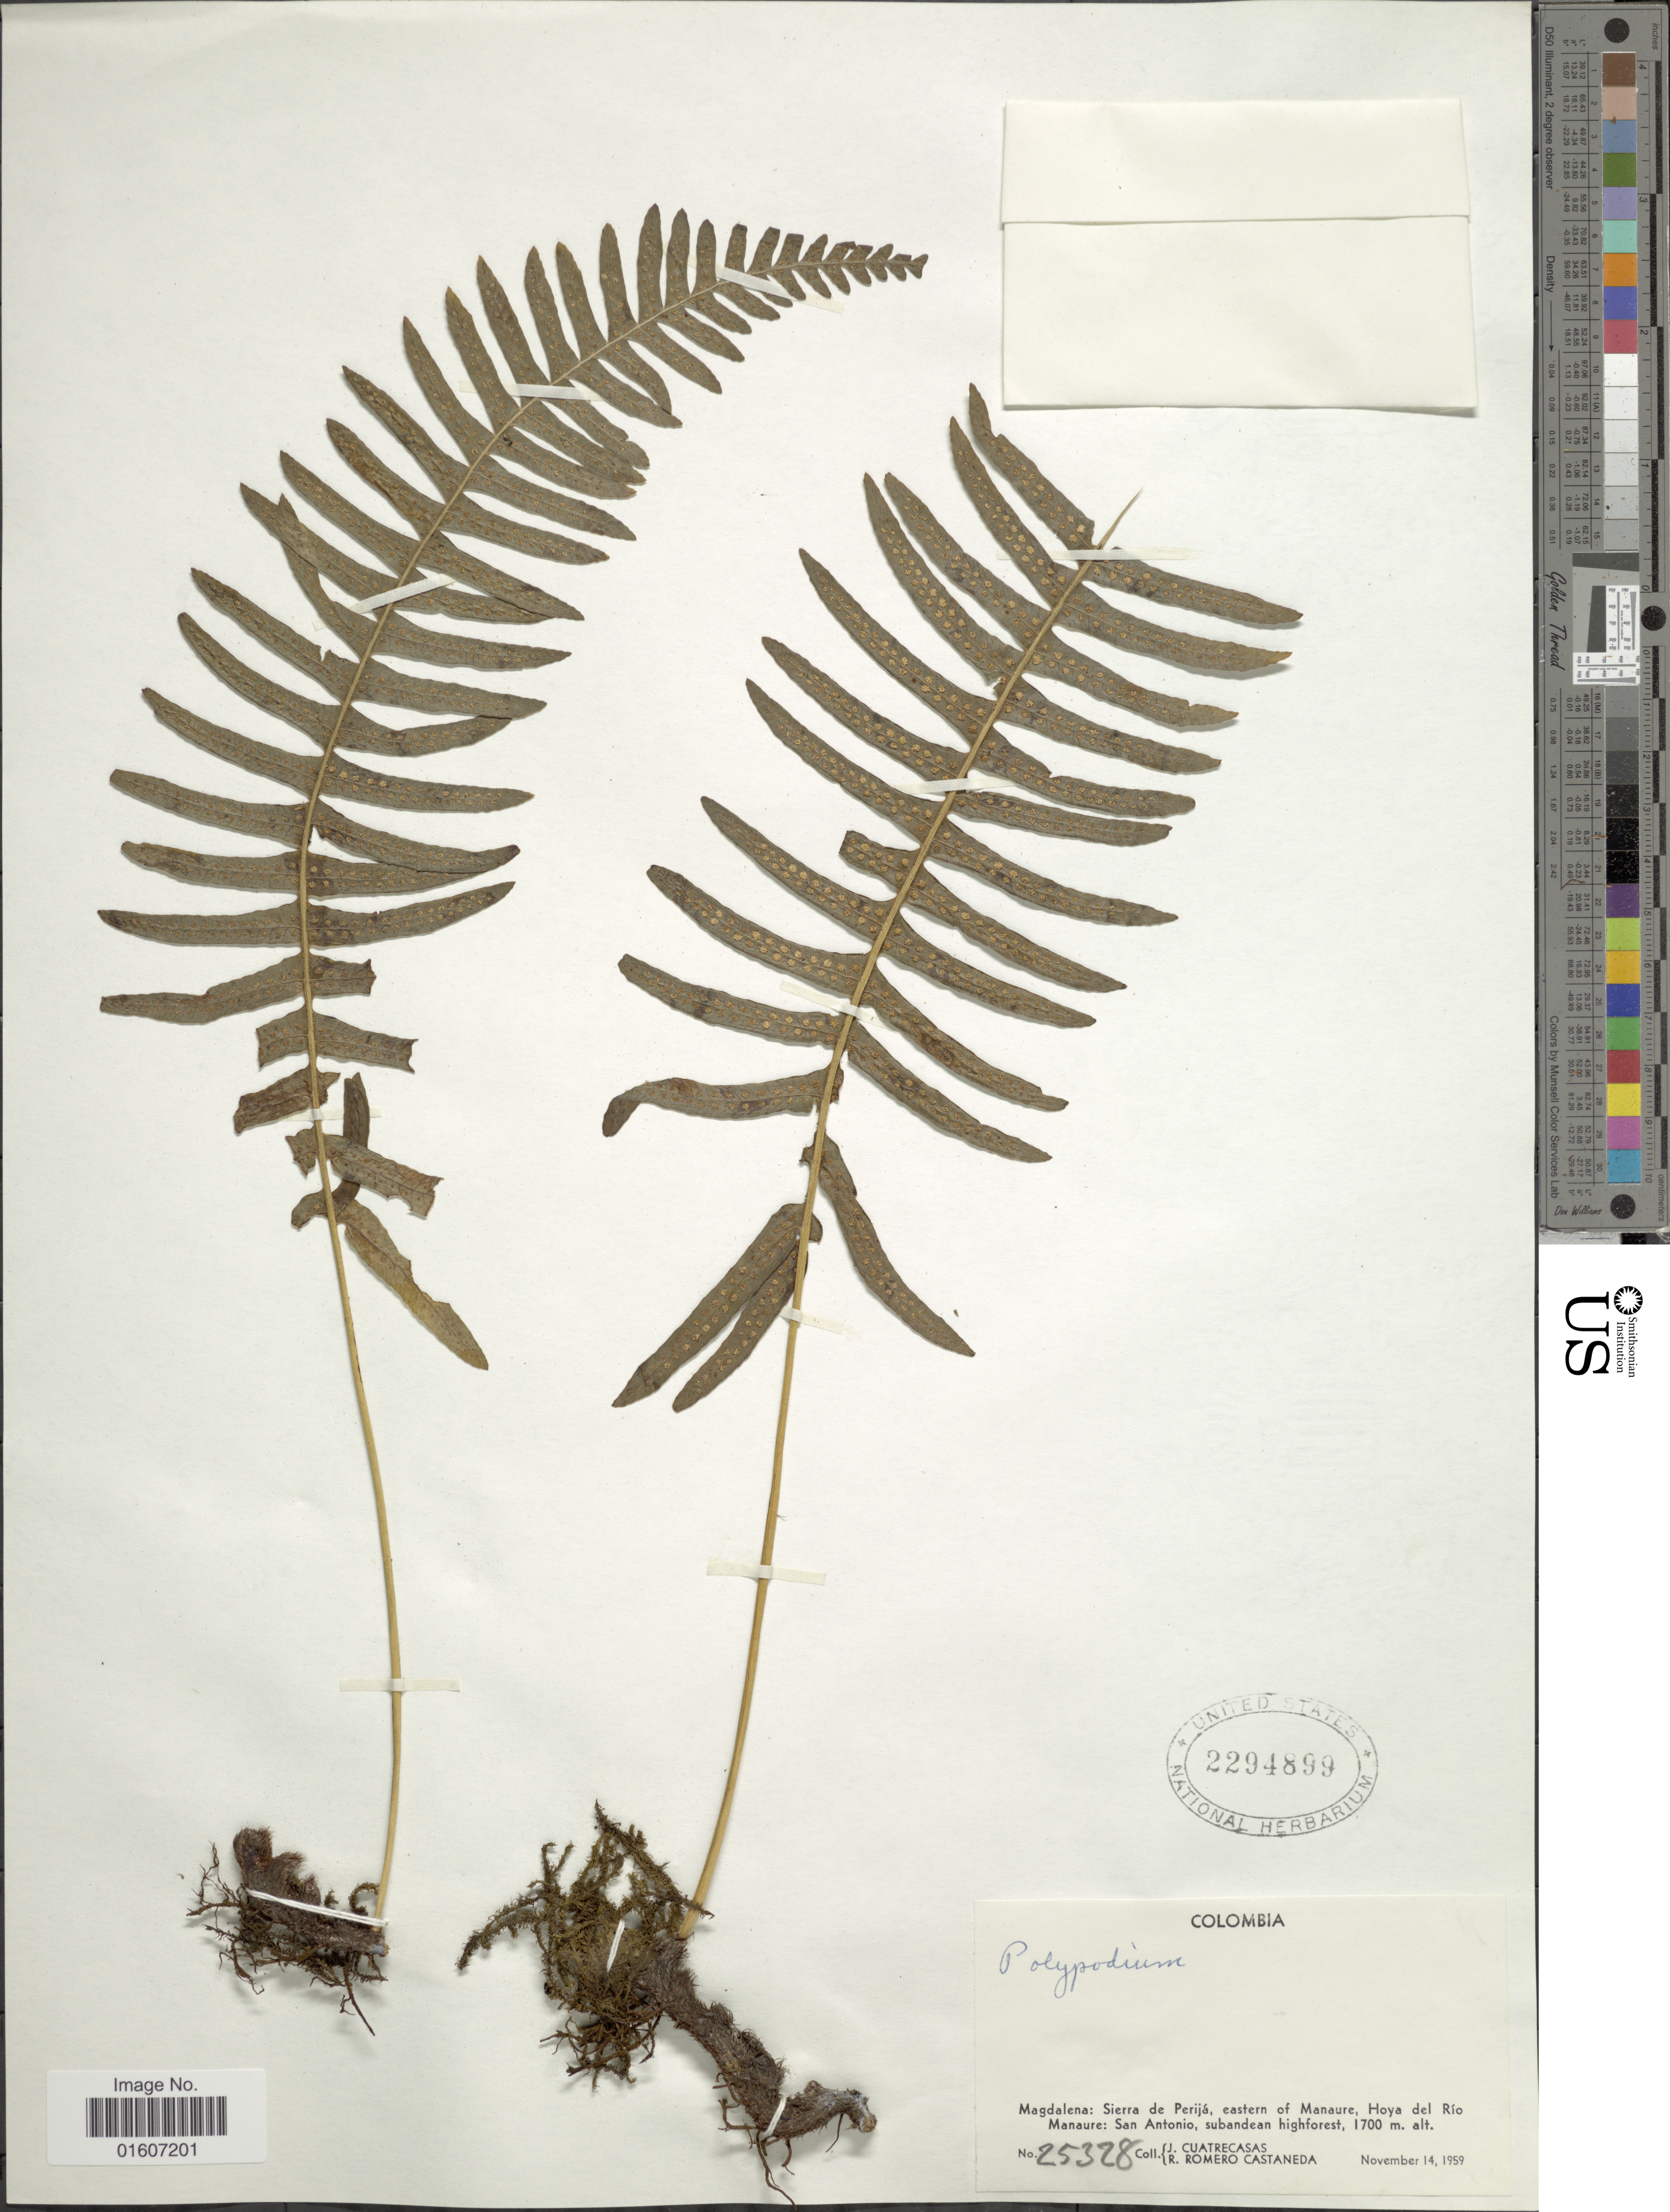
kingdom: Plantae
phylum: Tracheophyta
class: Polypodiopsida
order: Polypodiales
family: Polypodiaceae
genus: Serpocaulon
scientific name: Serpocaulon sp.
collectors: J. Cuatrecasas & R. Romero Castañeda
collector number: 25328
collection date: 1959-11-14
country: Colombia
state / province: Magdalena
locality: Sierra de Perijá, eastern of Manaure, Hoya del Río manaure: San Antonio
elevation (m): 1700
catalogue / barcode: US 2294899